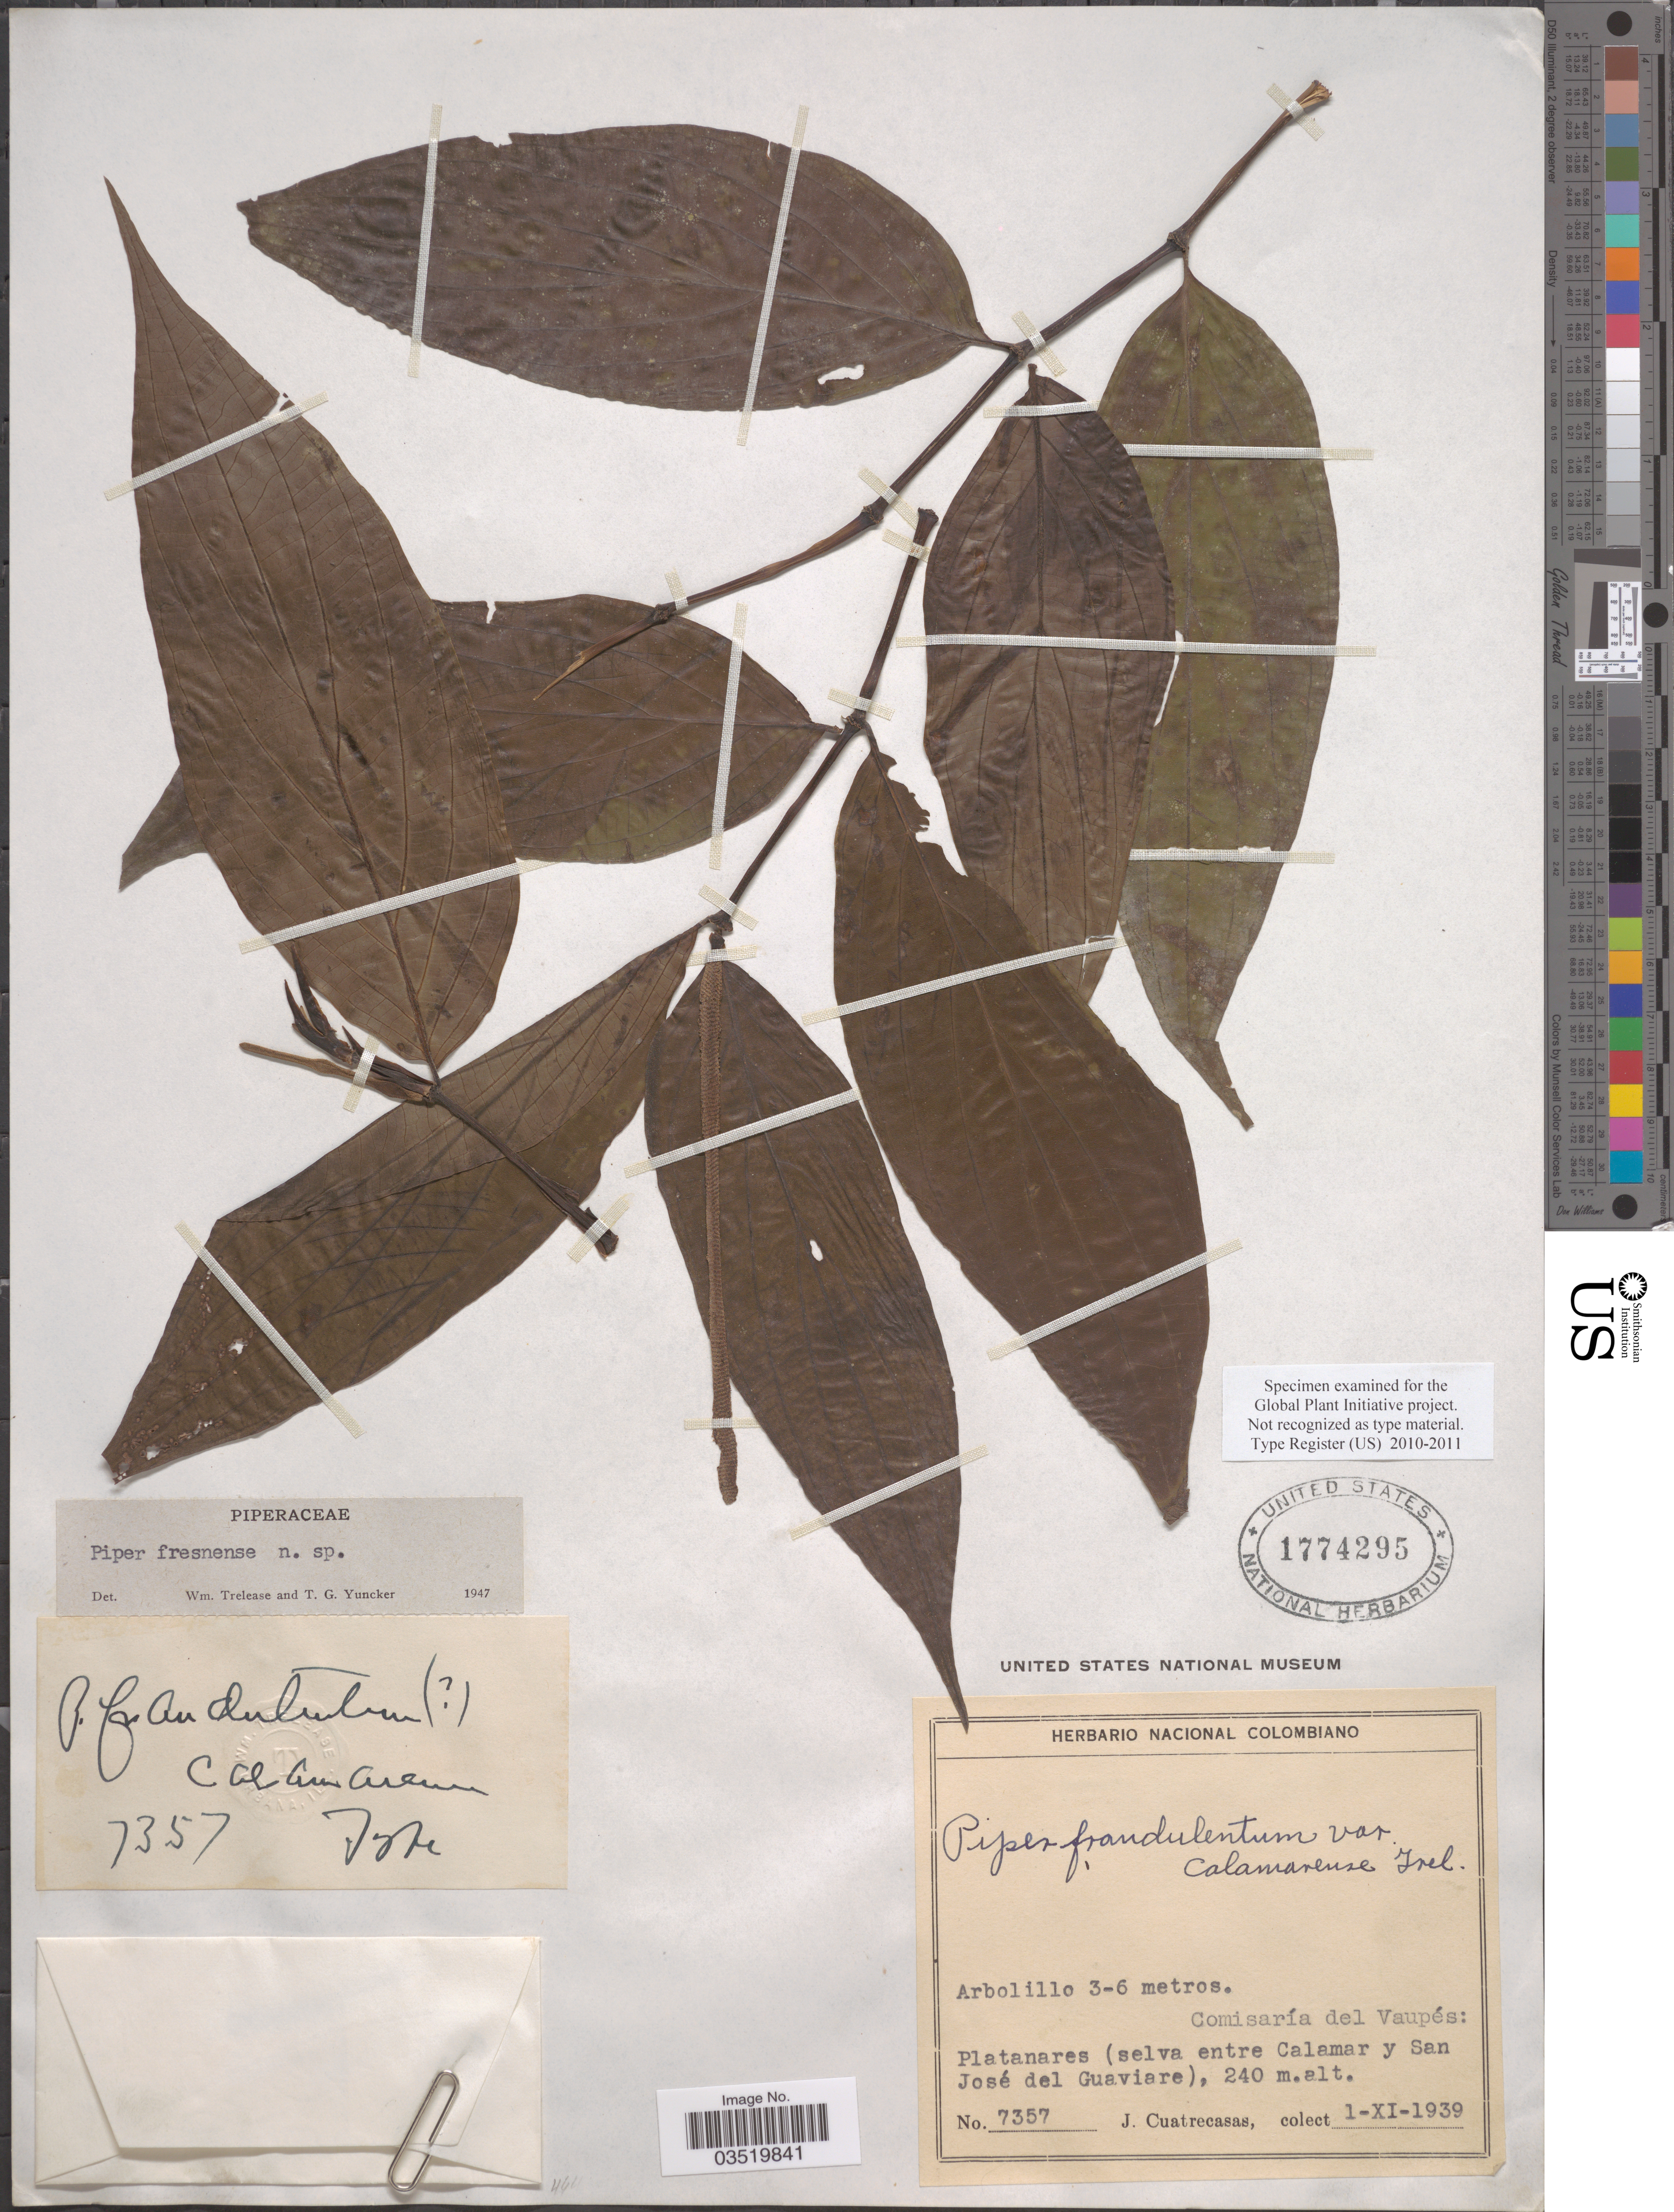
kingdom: Plantae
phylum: Tracheophyta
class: Magnoliopsida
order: Piperales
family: Piperaceae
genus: Piper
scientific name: Piper fresnoense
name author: Trel. & Yunck.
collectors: J. Cuatrecasas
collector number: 7357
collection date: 1939-11-01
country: Colombia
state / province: Vaupés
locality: Comisaría del Vaupés: Platanares (selva entre Calamar y San José del Guaviare).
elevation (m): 240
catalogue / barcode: US 1774295